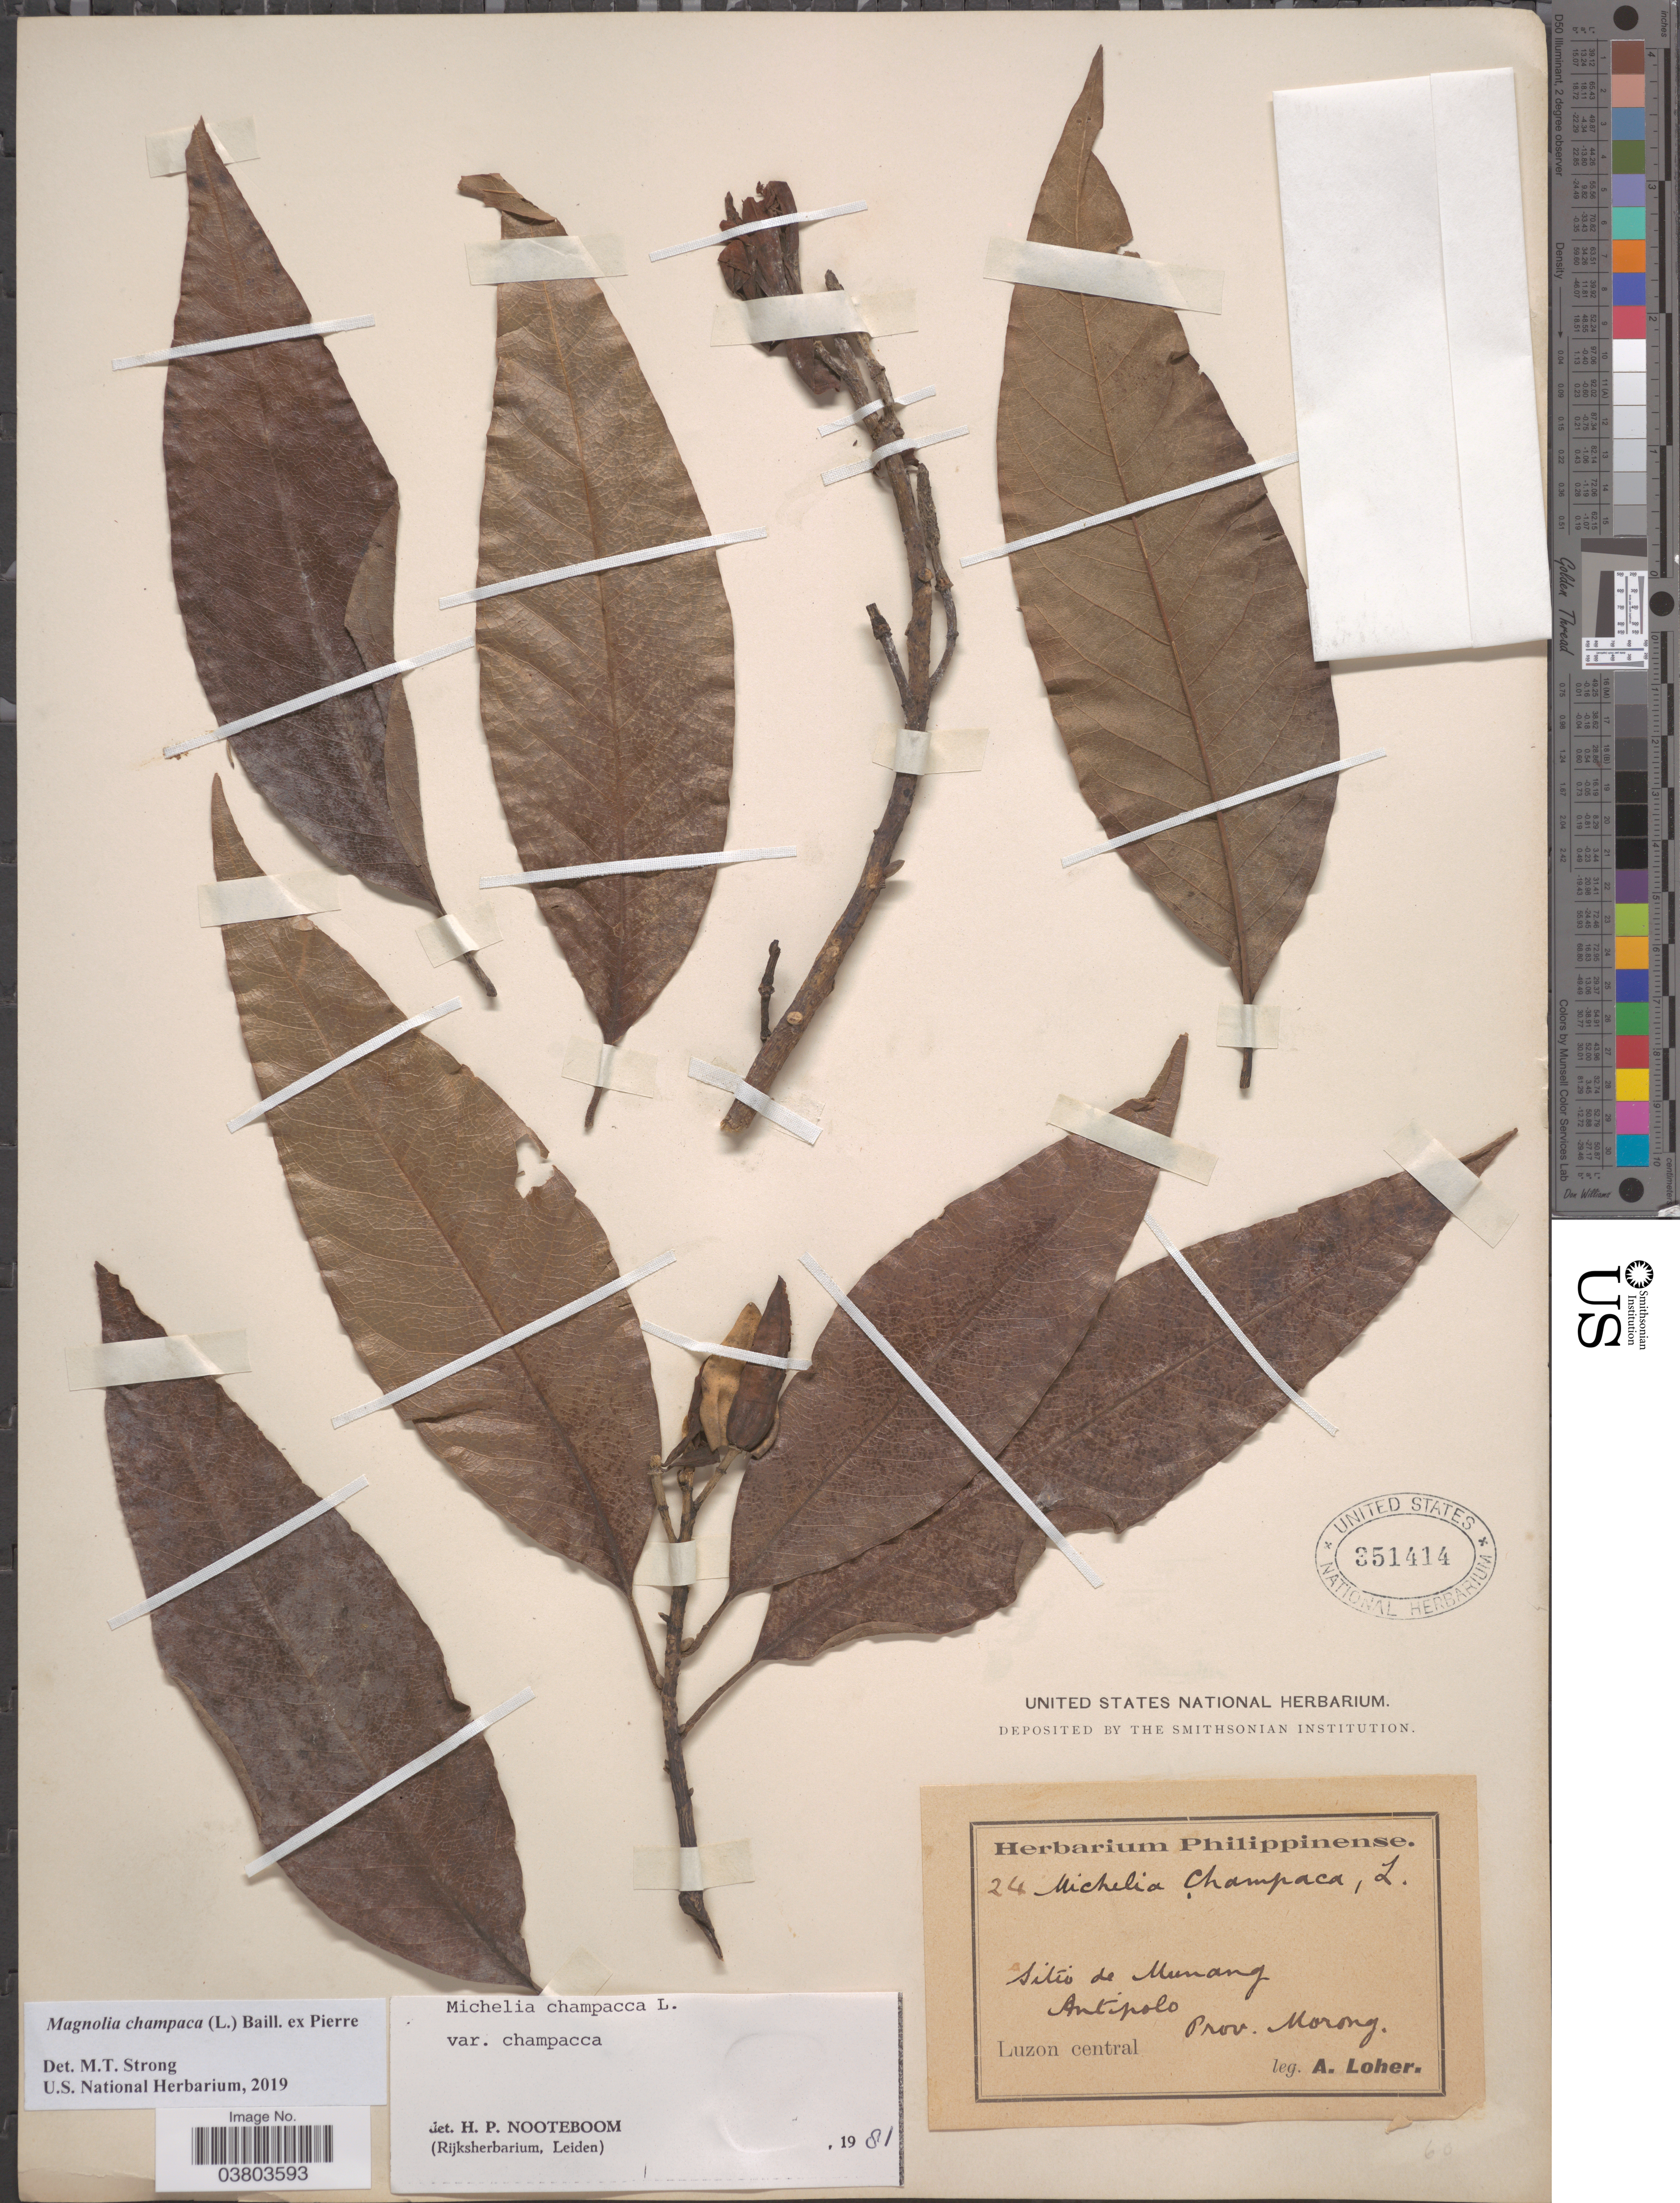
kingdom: Plantae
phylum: Tracheophyta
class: Magnoliopsida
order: Magnoliales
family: Magnoliaceae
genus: Magnolia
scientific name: Magnolia champaca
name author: (L.) Baill. ex Pierre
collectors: A. Loher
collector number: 24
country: Philippines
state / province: Central Luzon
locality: Sitio de Munang. Antipolo. Prov. Morong. Luzon central.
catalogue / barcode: US 351414